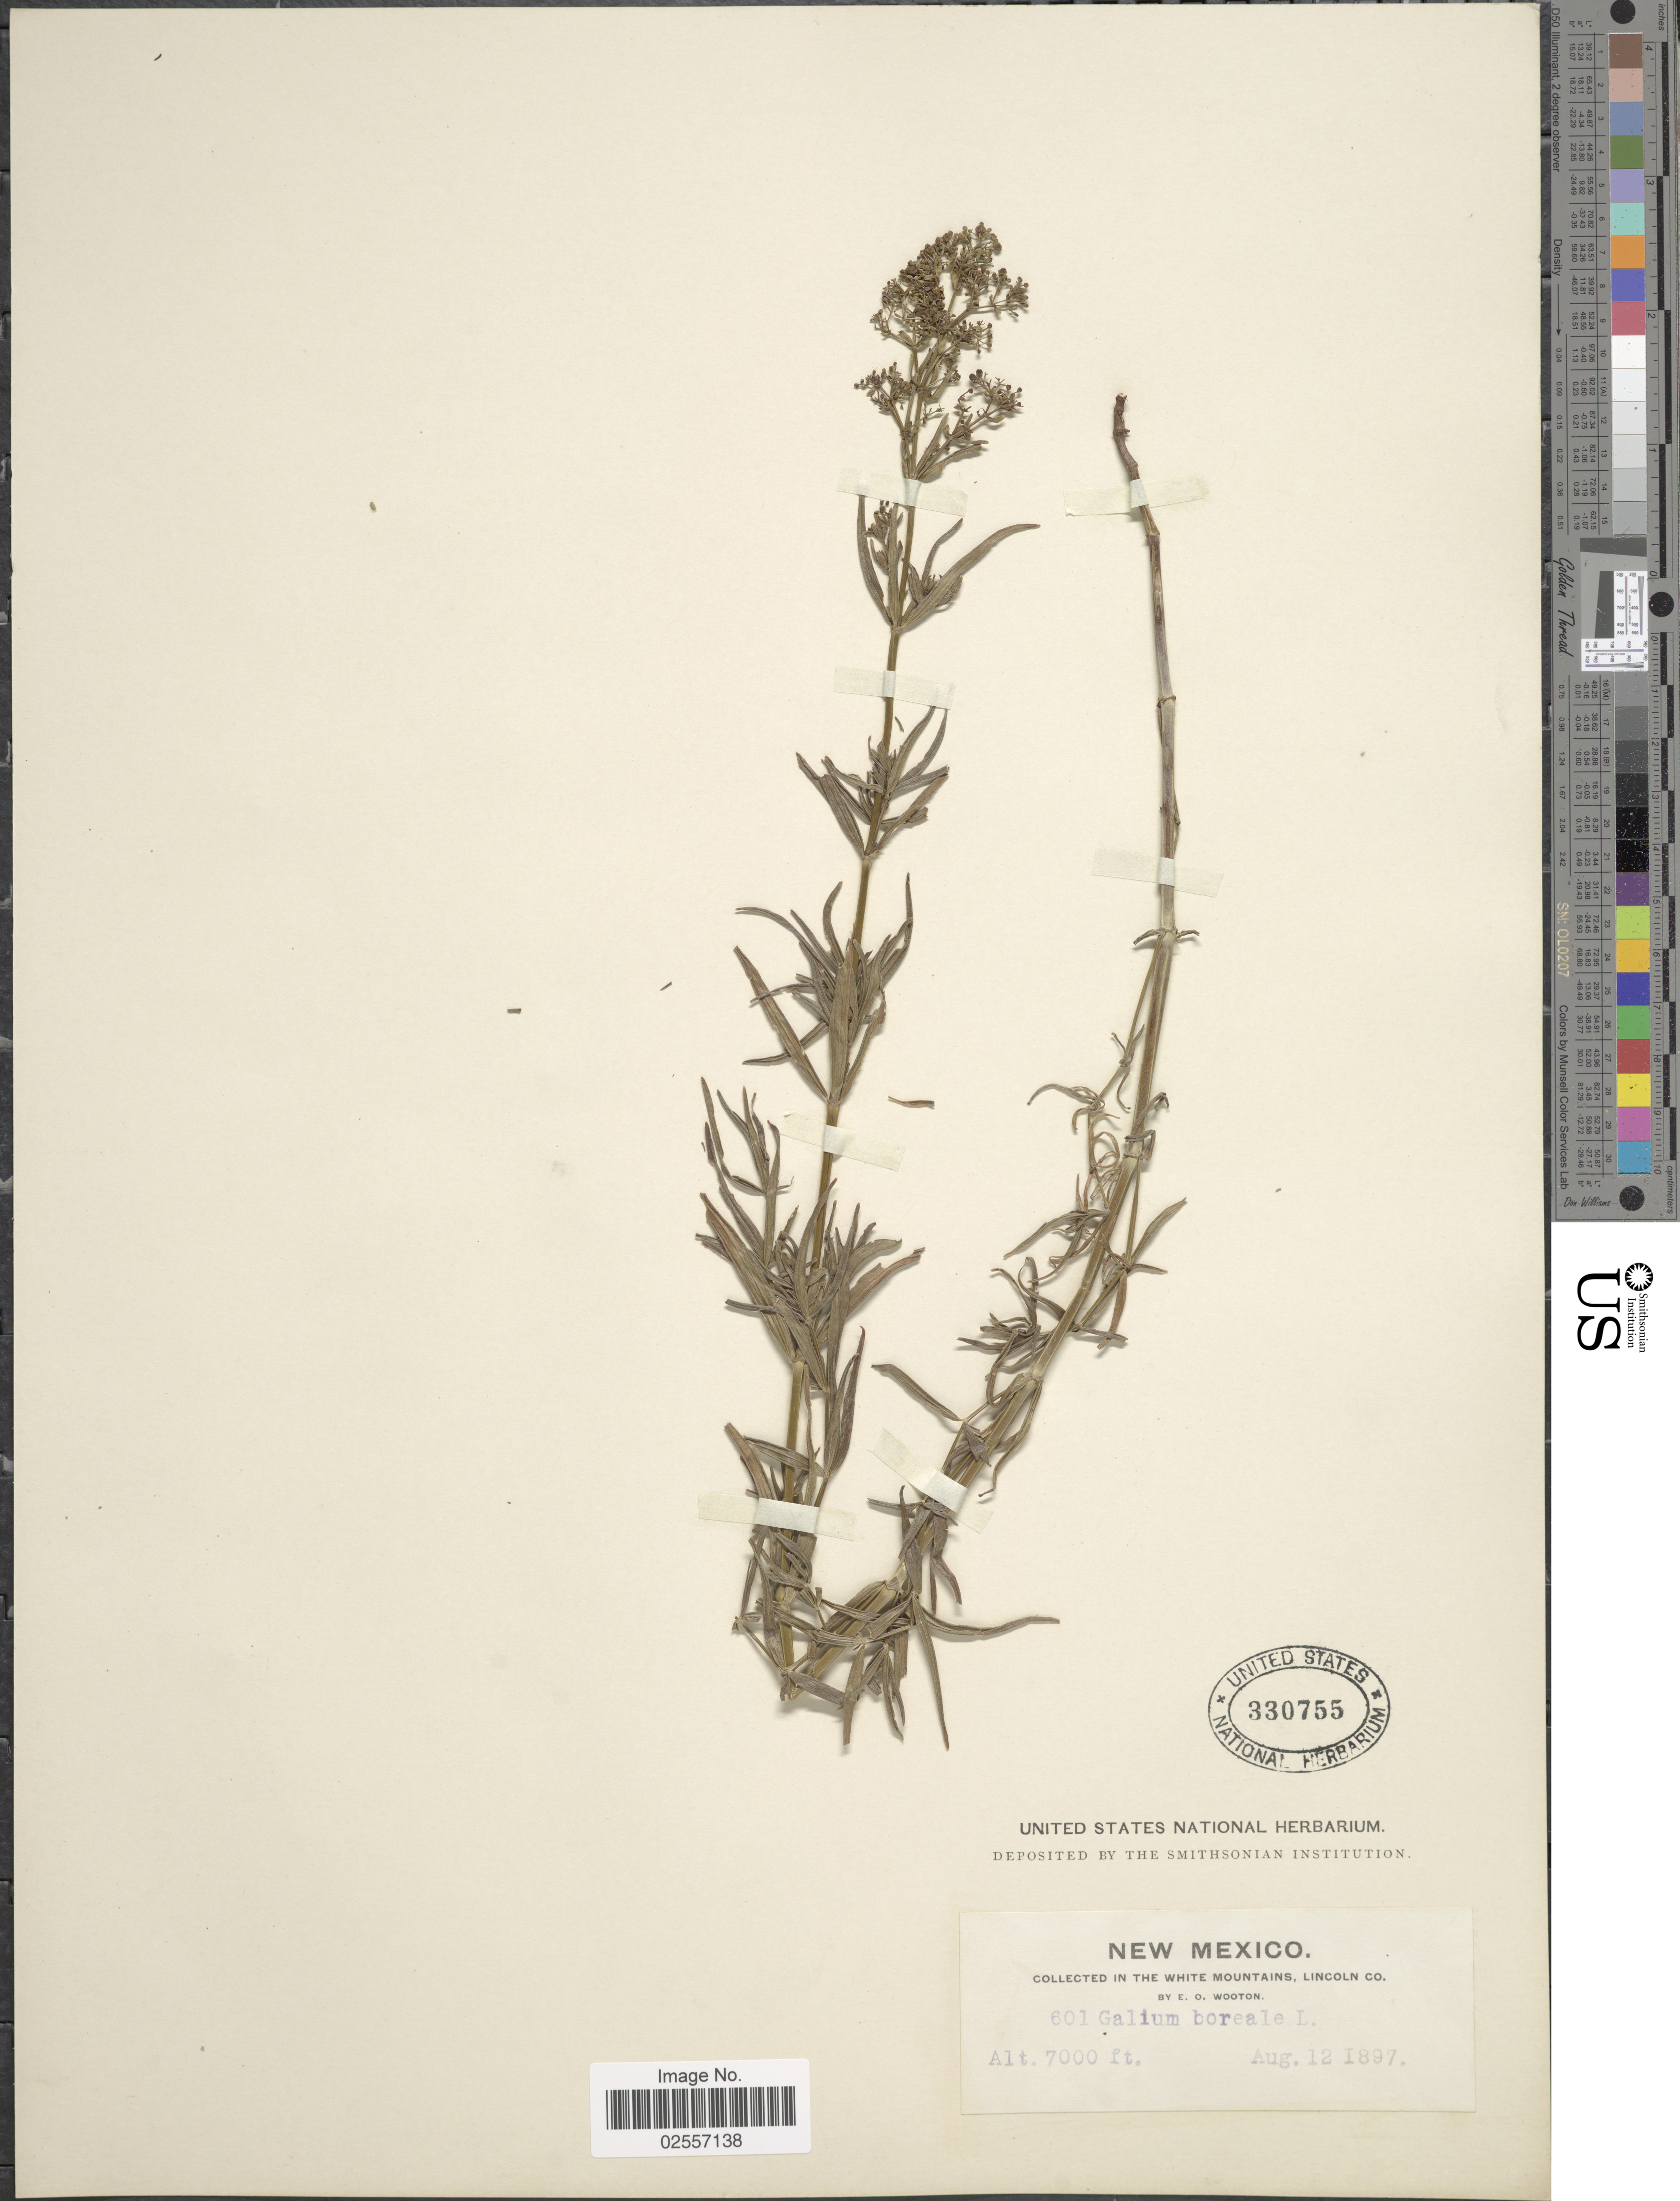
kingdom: Plantae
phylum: Tracheophyta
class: Magnoliopsida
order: Gentianales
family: Rubiaceae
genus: Galium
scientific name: Galium boreale L.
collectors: E. O. Wooton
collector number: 601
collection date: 1897-08-12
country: United States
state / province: New Mexico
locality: White Mountains, Lincoln Co.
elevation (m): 2134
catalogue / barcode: US 330755